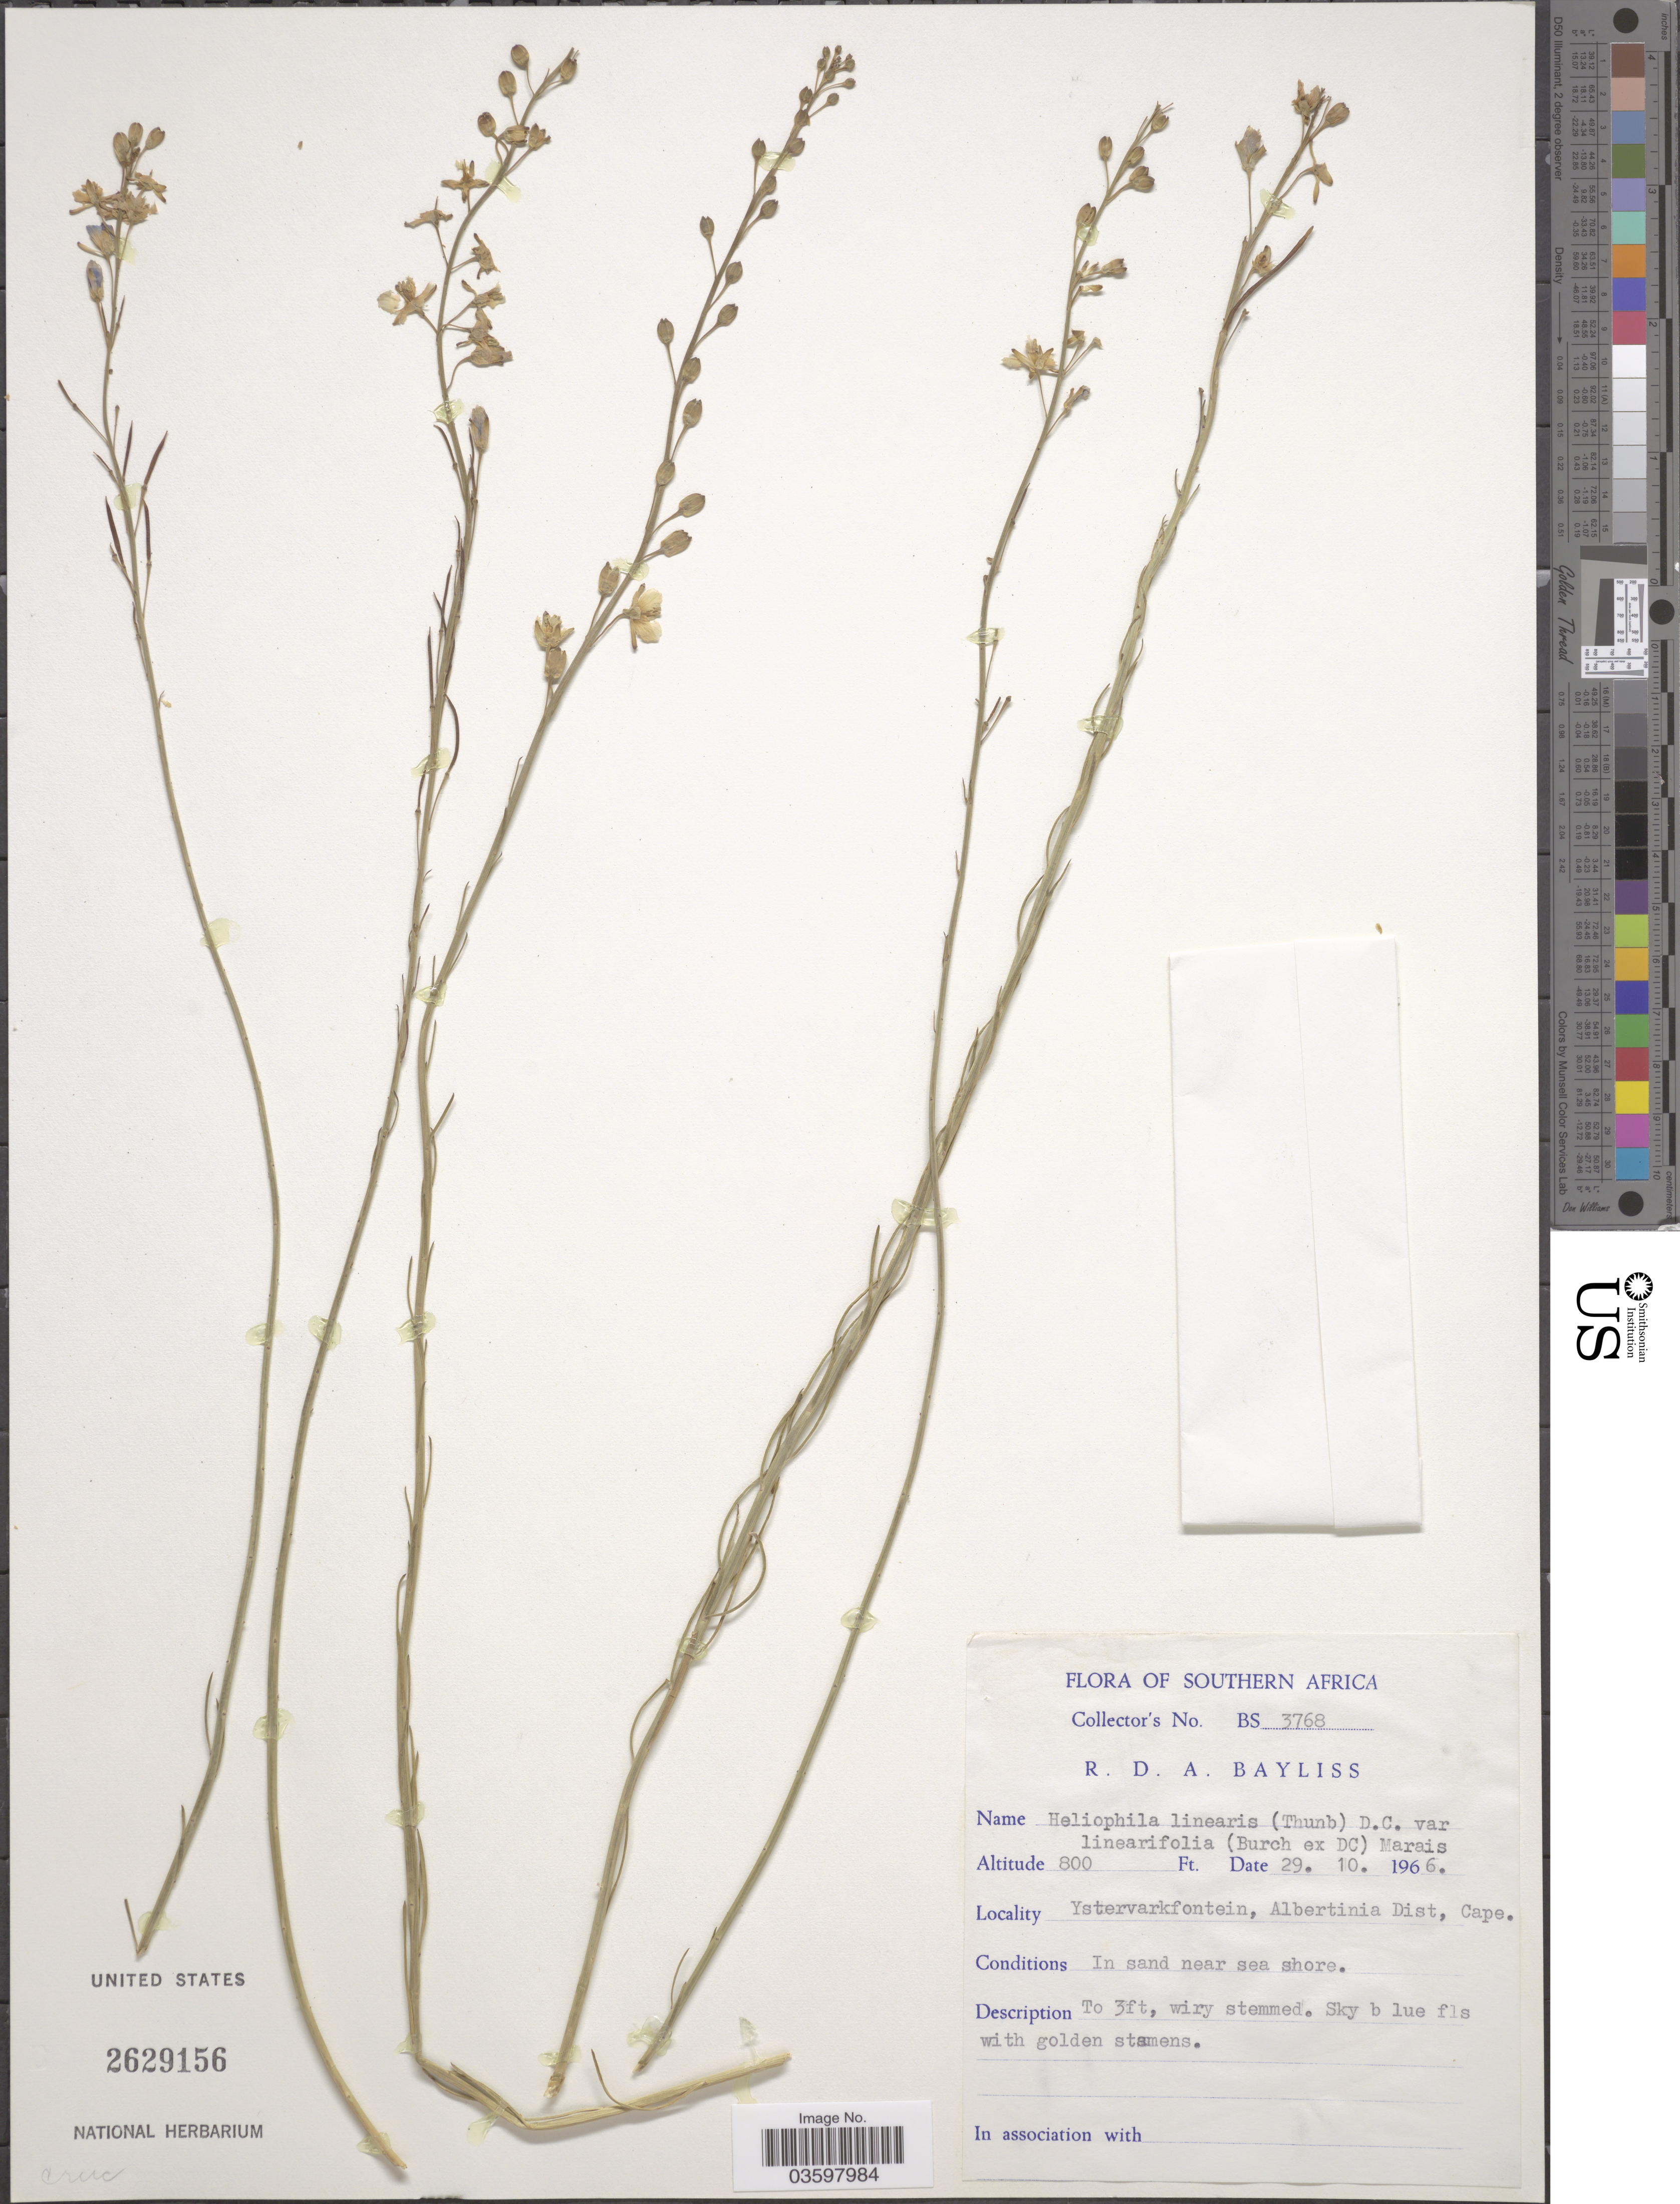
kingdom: Plantae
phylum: Tracheophyta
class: Magnoliopsida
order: Brassicales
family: Brassicaceae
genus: Heliophila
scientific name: Heliophila linearis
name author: DC.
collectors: R. Bayliss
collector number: BS3768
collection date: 1966-10-29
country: South Africa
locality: Southern Africa. Ystervarkfontein, Albertinia Dist, Cape.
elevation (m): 244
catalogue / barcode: US 2629156